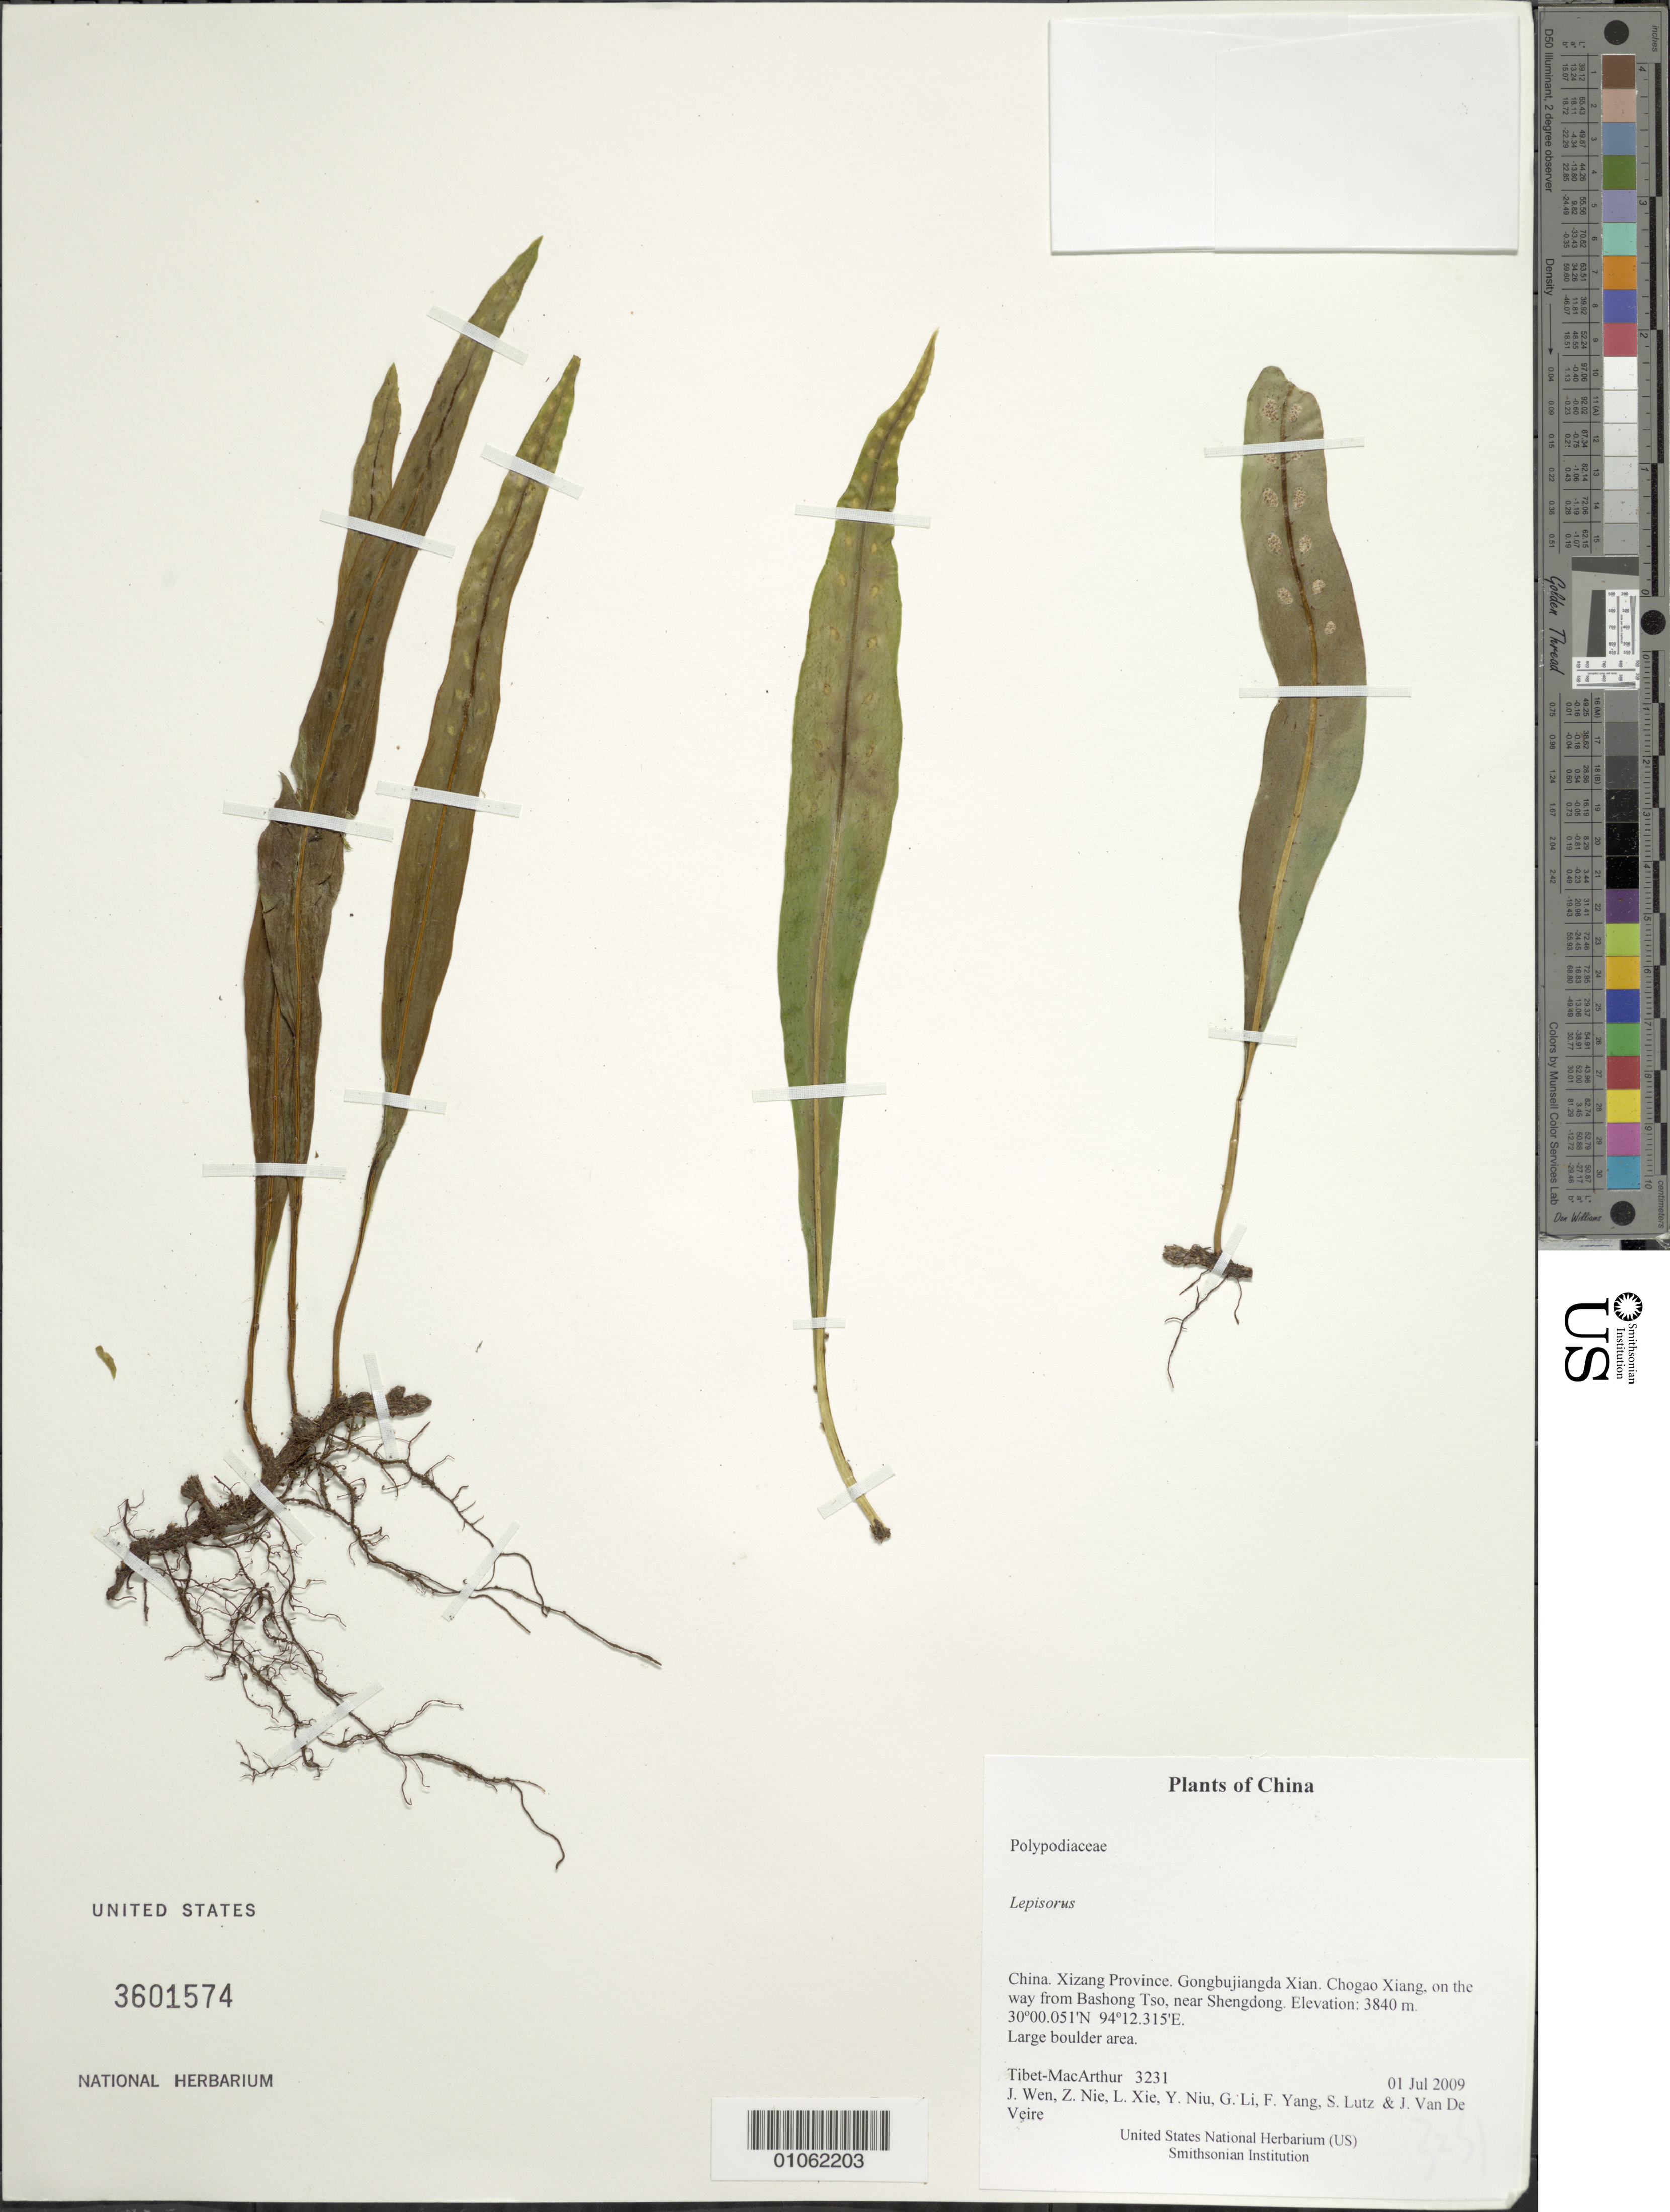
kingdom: Plantae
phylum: Tracheophyta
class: Polypodiopsida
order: Polypodiales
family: Polypodiaceae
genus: Lepisorus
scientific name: Lepisorus sp.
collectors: Tibet-MacArthur, J. Wen, Z. Nie, L. Xie, Y. Niu, G. Li, F. Yang, S. Lutz & J. Van De Veire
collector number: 3231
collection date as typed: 01 Jul 2009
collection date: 2009-07-01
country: China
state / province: Xizang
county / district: Gongbujiangda Xian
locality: Chogao Xiang, on the way from Bashong Tso, near Shengdong.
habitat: Large boulder area.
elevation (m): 3840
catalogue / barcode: US 3601574